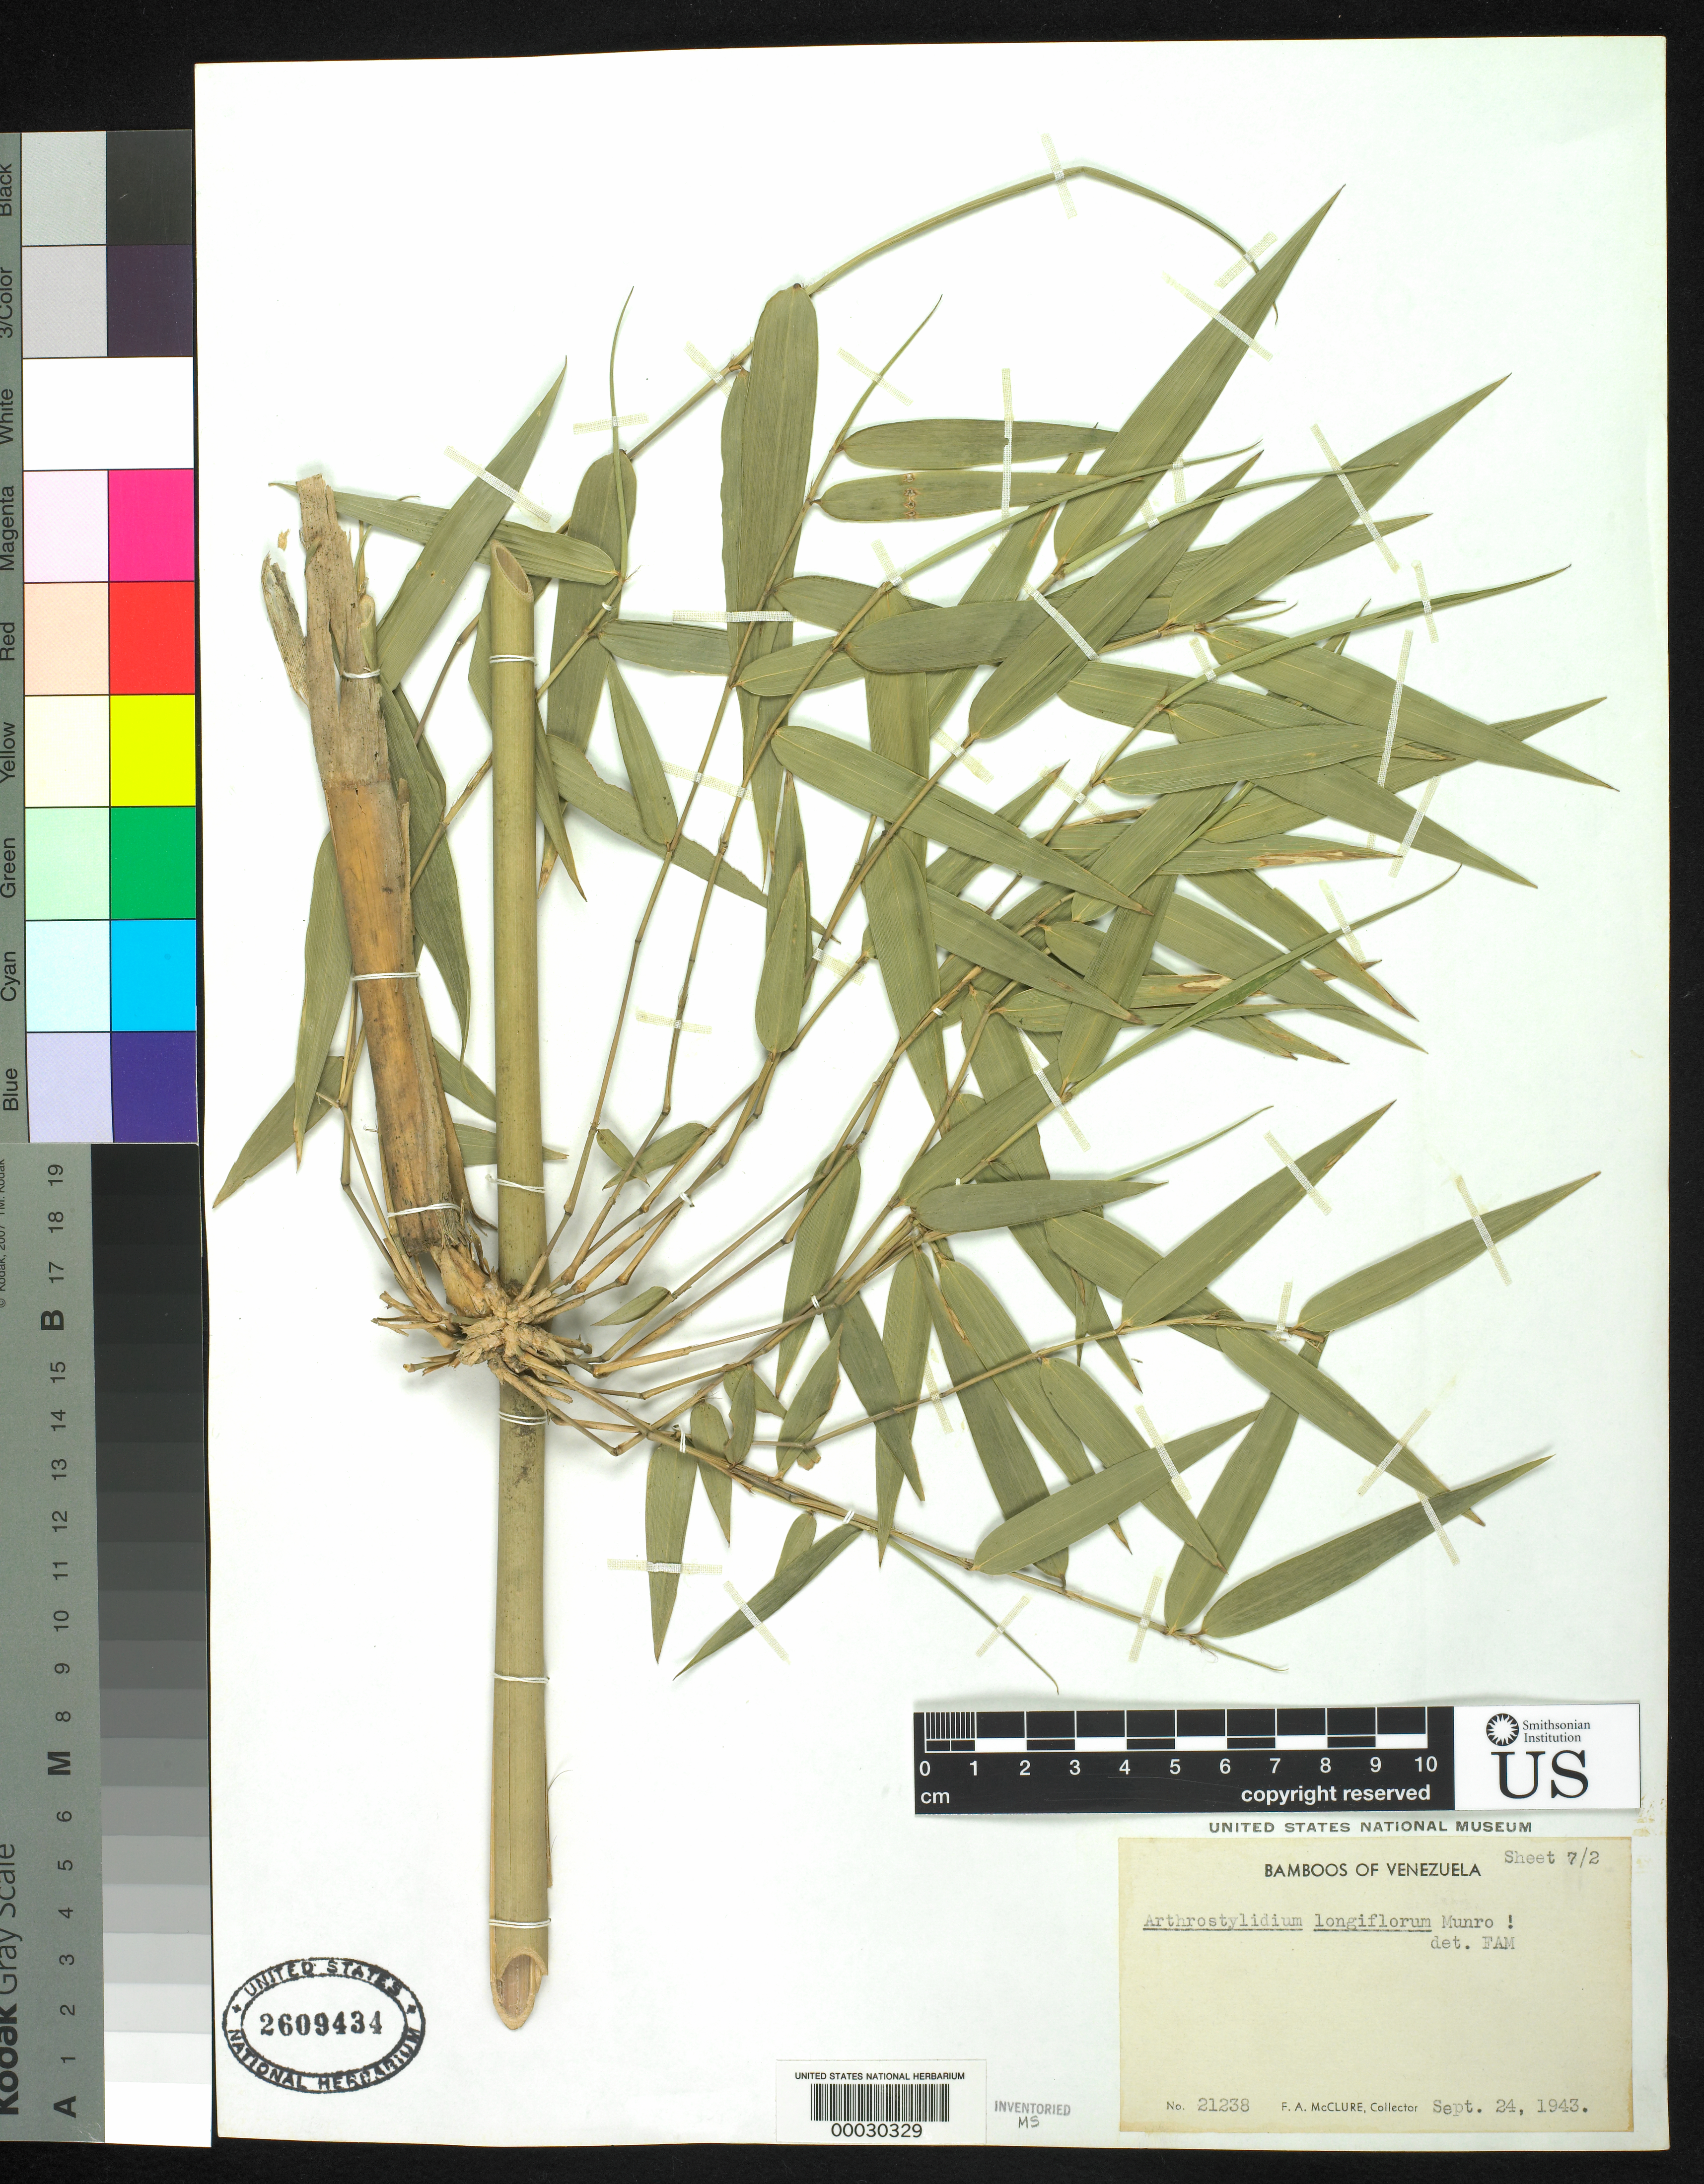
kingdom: Plantae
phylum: Tracheophyta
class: Liliopsida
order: Poales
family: Poaceae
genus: Arthrostylidium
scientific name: Arthrostylidium longiflorum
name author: Munro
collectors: F. A. McClure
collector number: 21238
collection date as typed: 24 Sep 1943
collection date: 1943-09-24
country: Venezuela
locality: El Junquito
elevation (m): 1800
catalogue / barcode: US 2609434